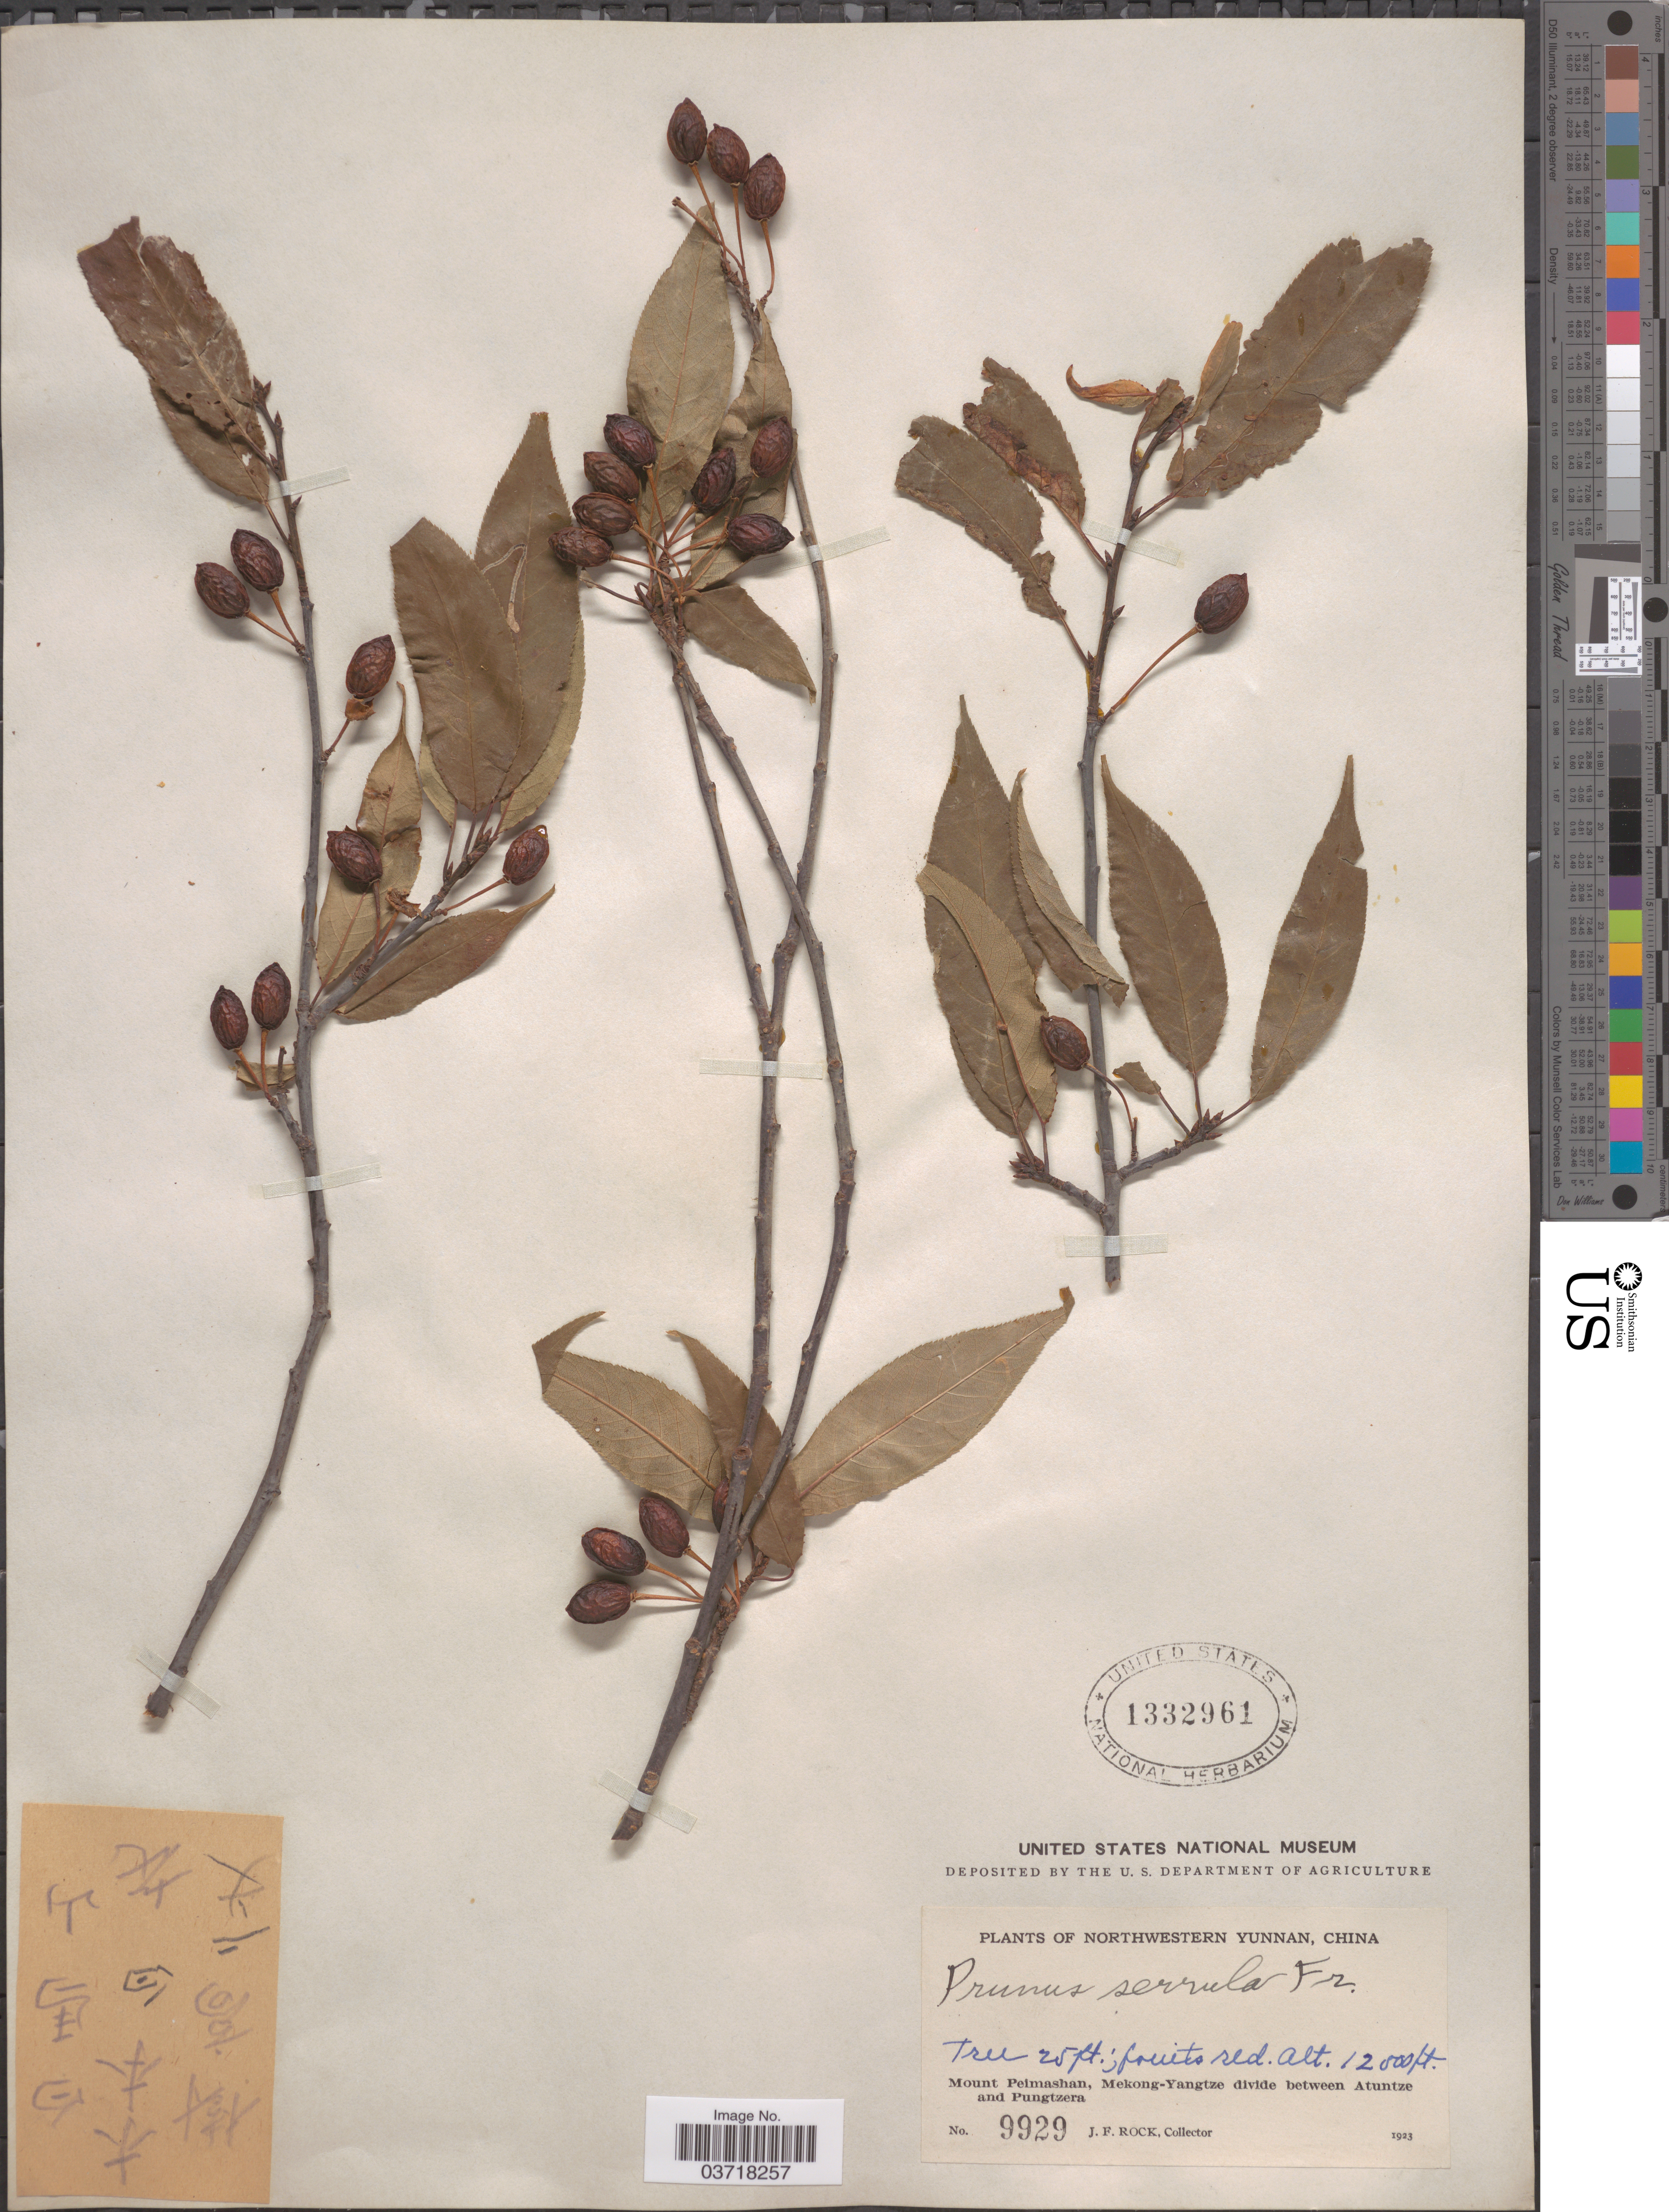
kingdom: Plantae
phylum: Tracheophyta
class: Magnoliopsida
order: Rosales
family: Rosaceae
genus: Prunus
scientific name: Prunus serrula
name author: Franch.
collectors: J. Rock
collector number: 9929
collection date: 1923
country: China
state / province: Yunnan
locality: Northwestern Yunnan. Mount Peimashan, Mekong-Yangtze divide between Atuntze and Pungtzera.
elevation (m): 3658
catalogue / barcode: US 1332961